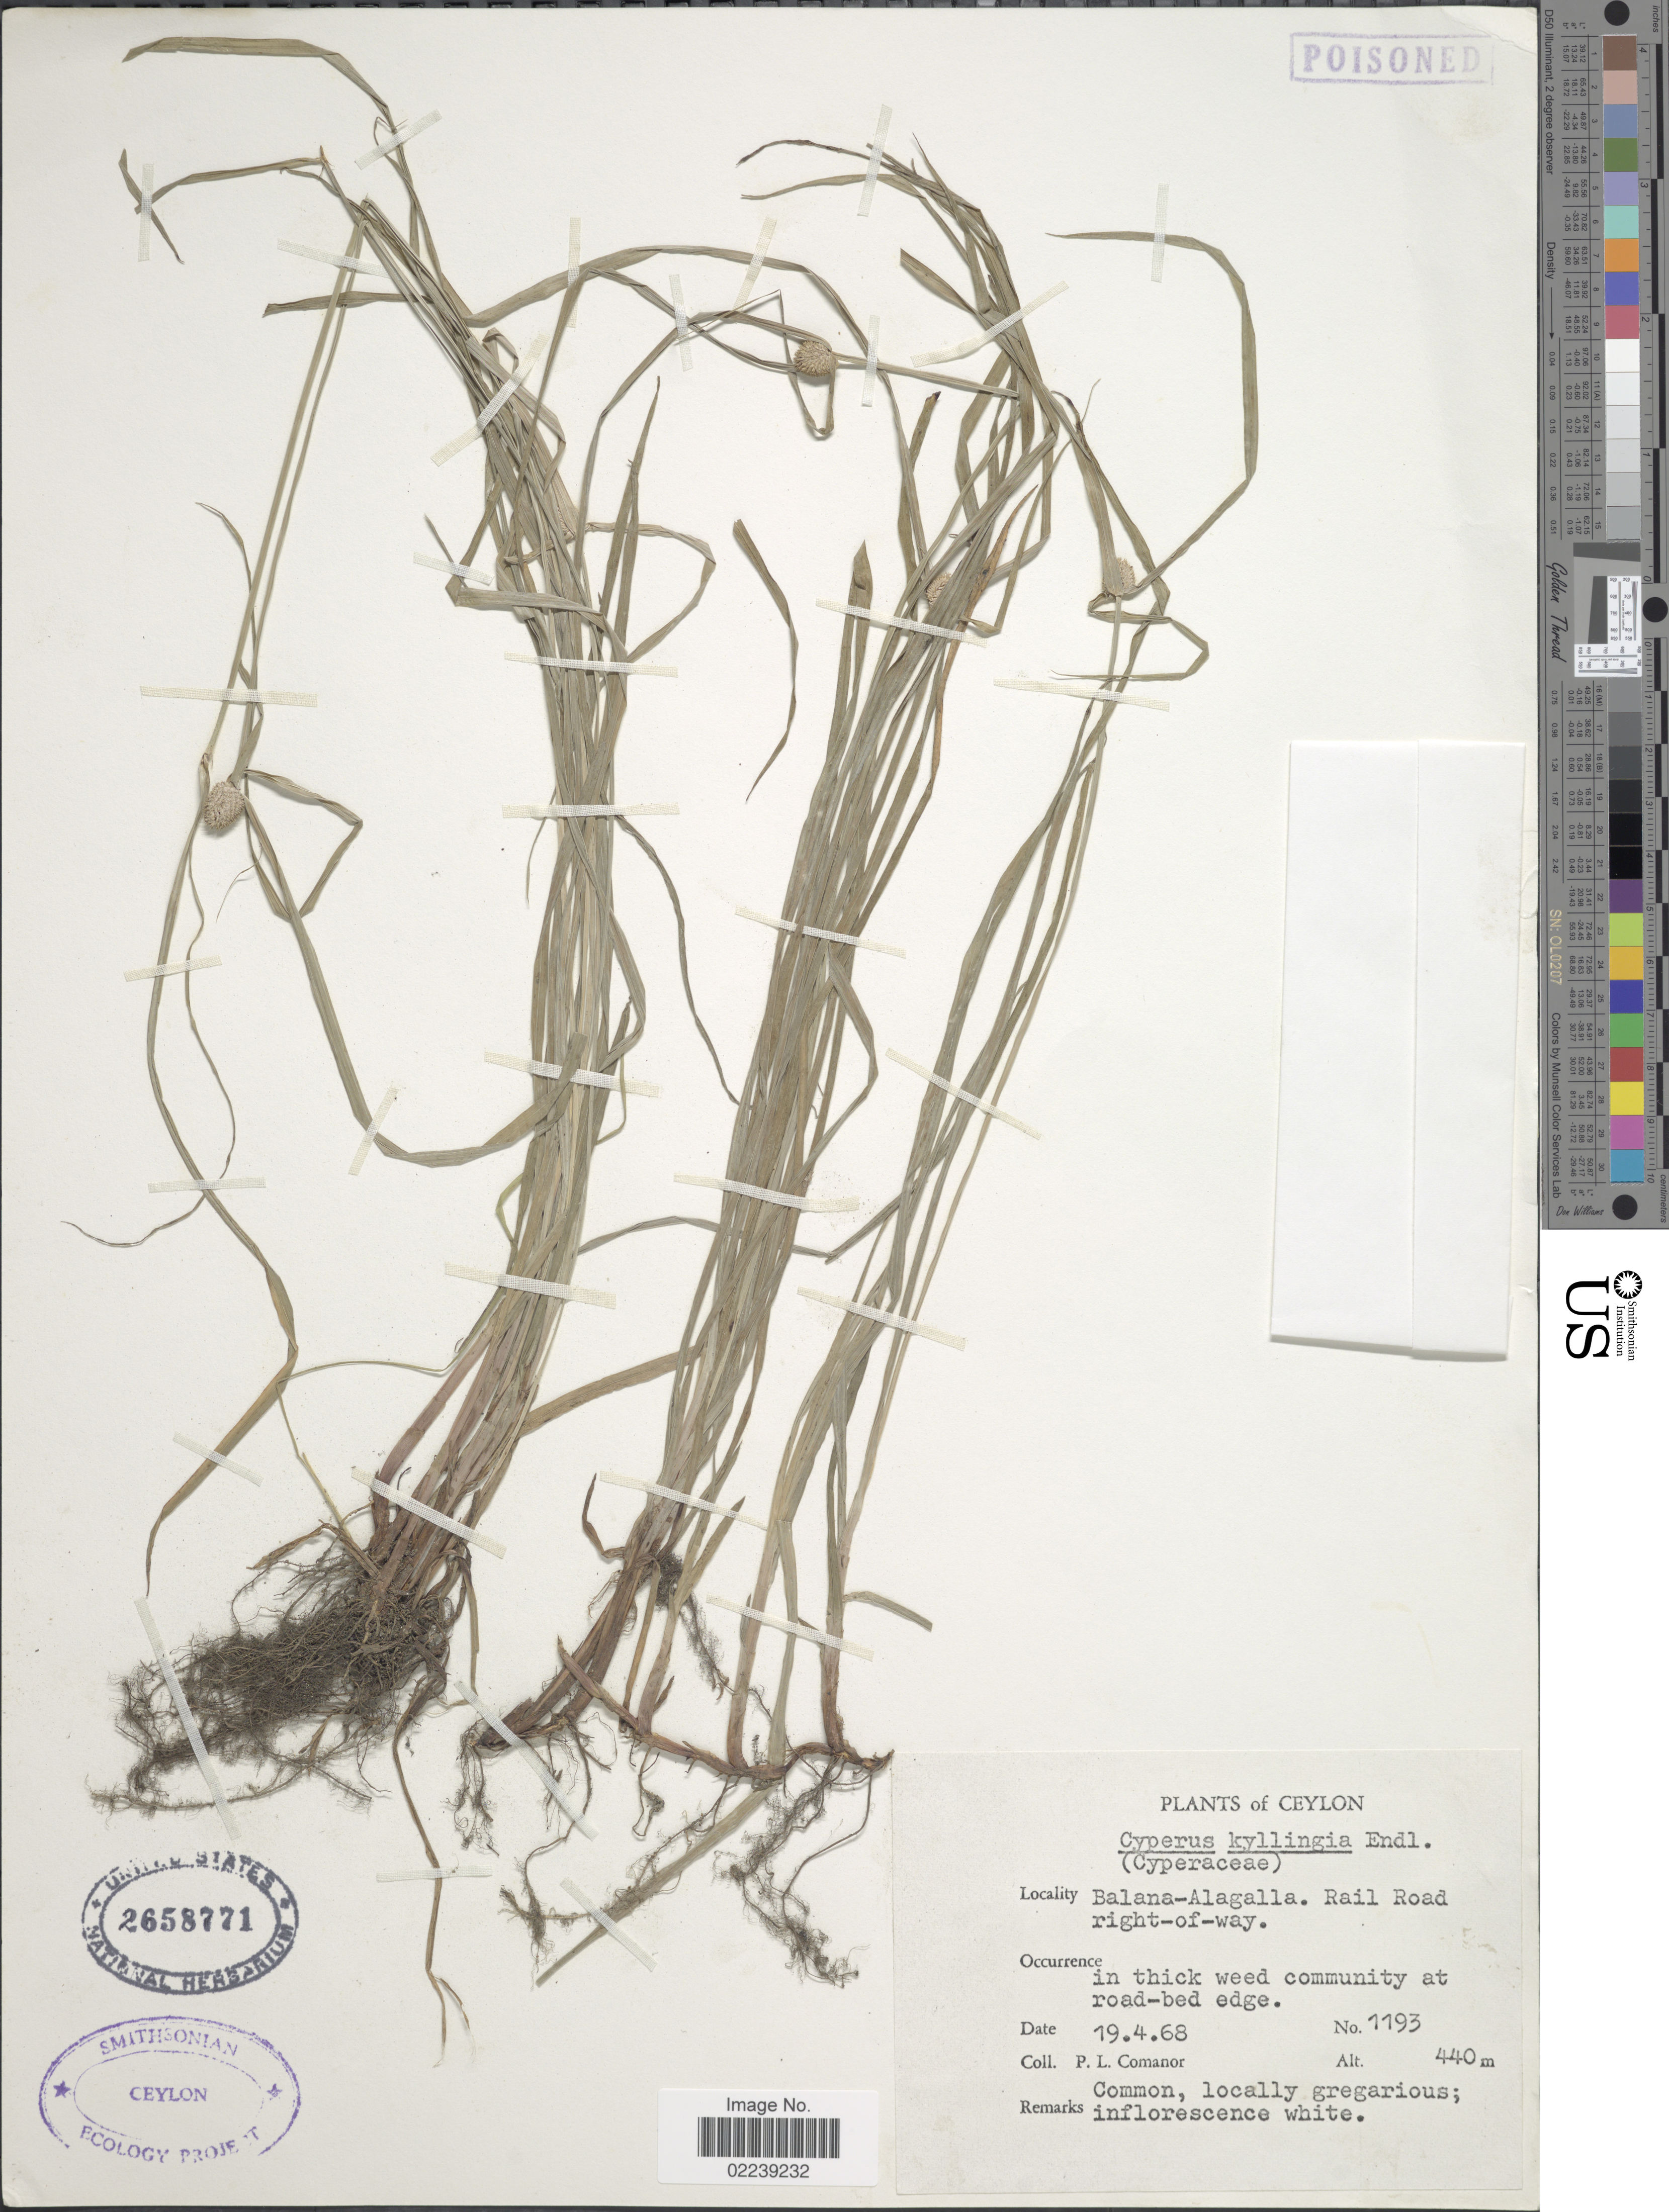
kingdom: Plantae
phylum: Tracheophyta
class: Liliopsida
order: Poales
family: Cyperaceae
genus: Cyperus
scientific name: Cyperus mindorensis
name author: (Steud.) Huygh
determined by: Strong, M. T., (US), Smithsonian Institution - National Museum of Natural History (UNITED STATES)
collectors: P. Comanor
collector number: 1193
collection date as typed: Transcribed d/m/y: 19/4/68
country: Sri Lanka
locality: Ceylon. Balana- Alagalla. Rail Road right- of -way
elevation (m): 440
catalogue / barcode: US 2658771